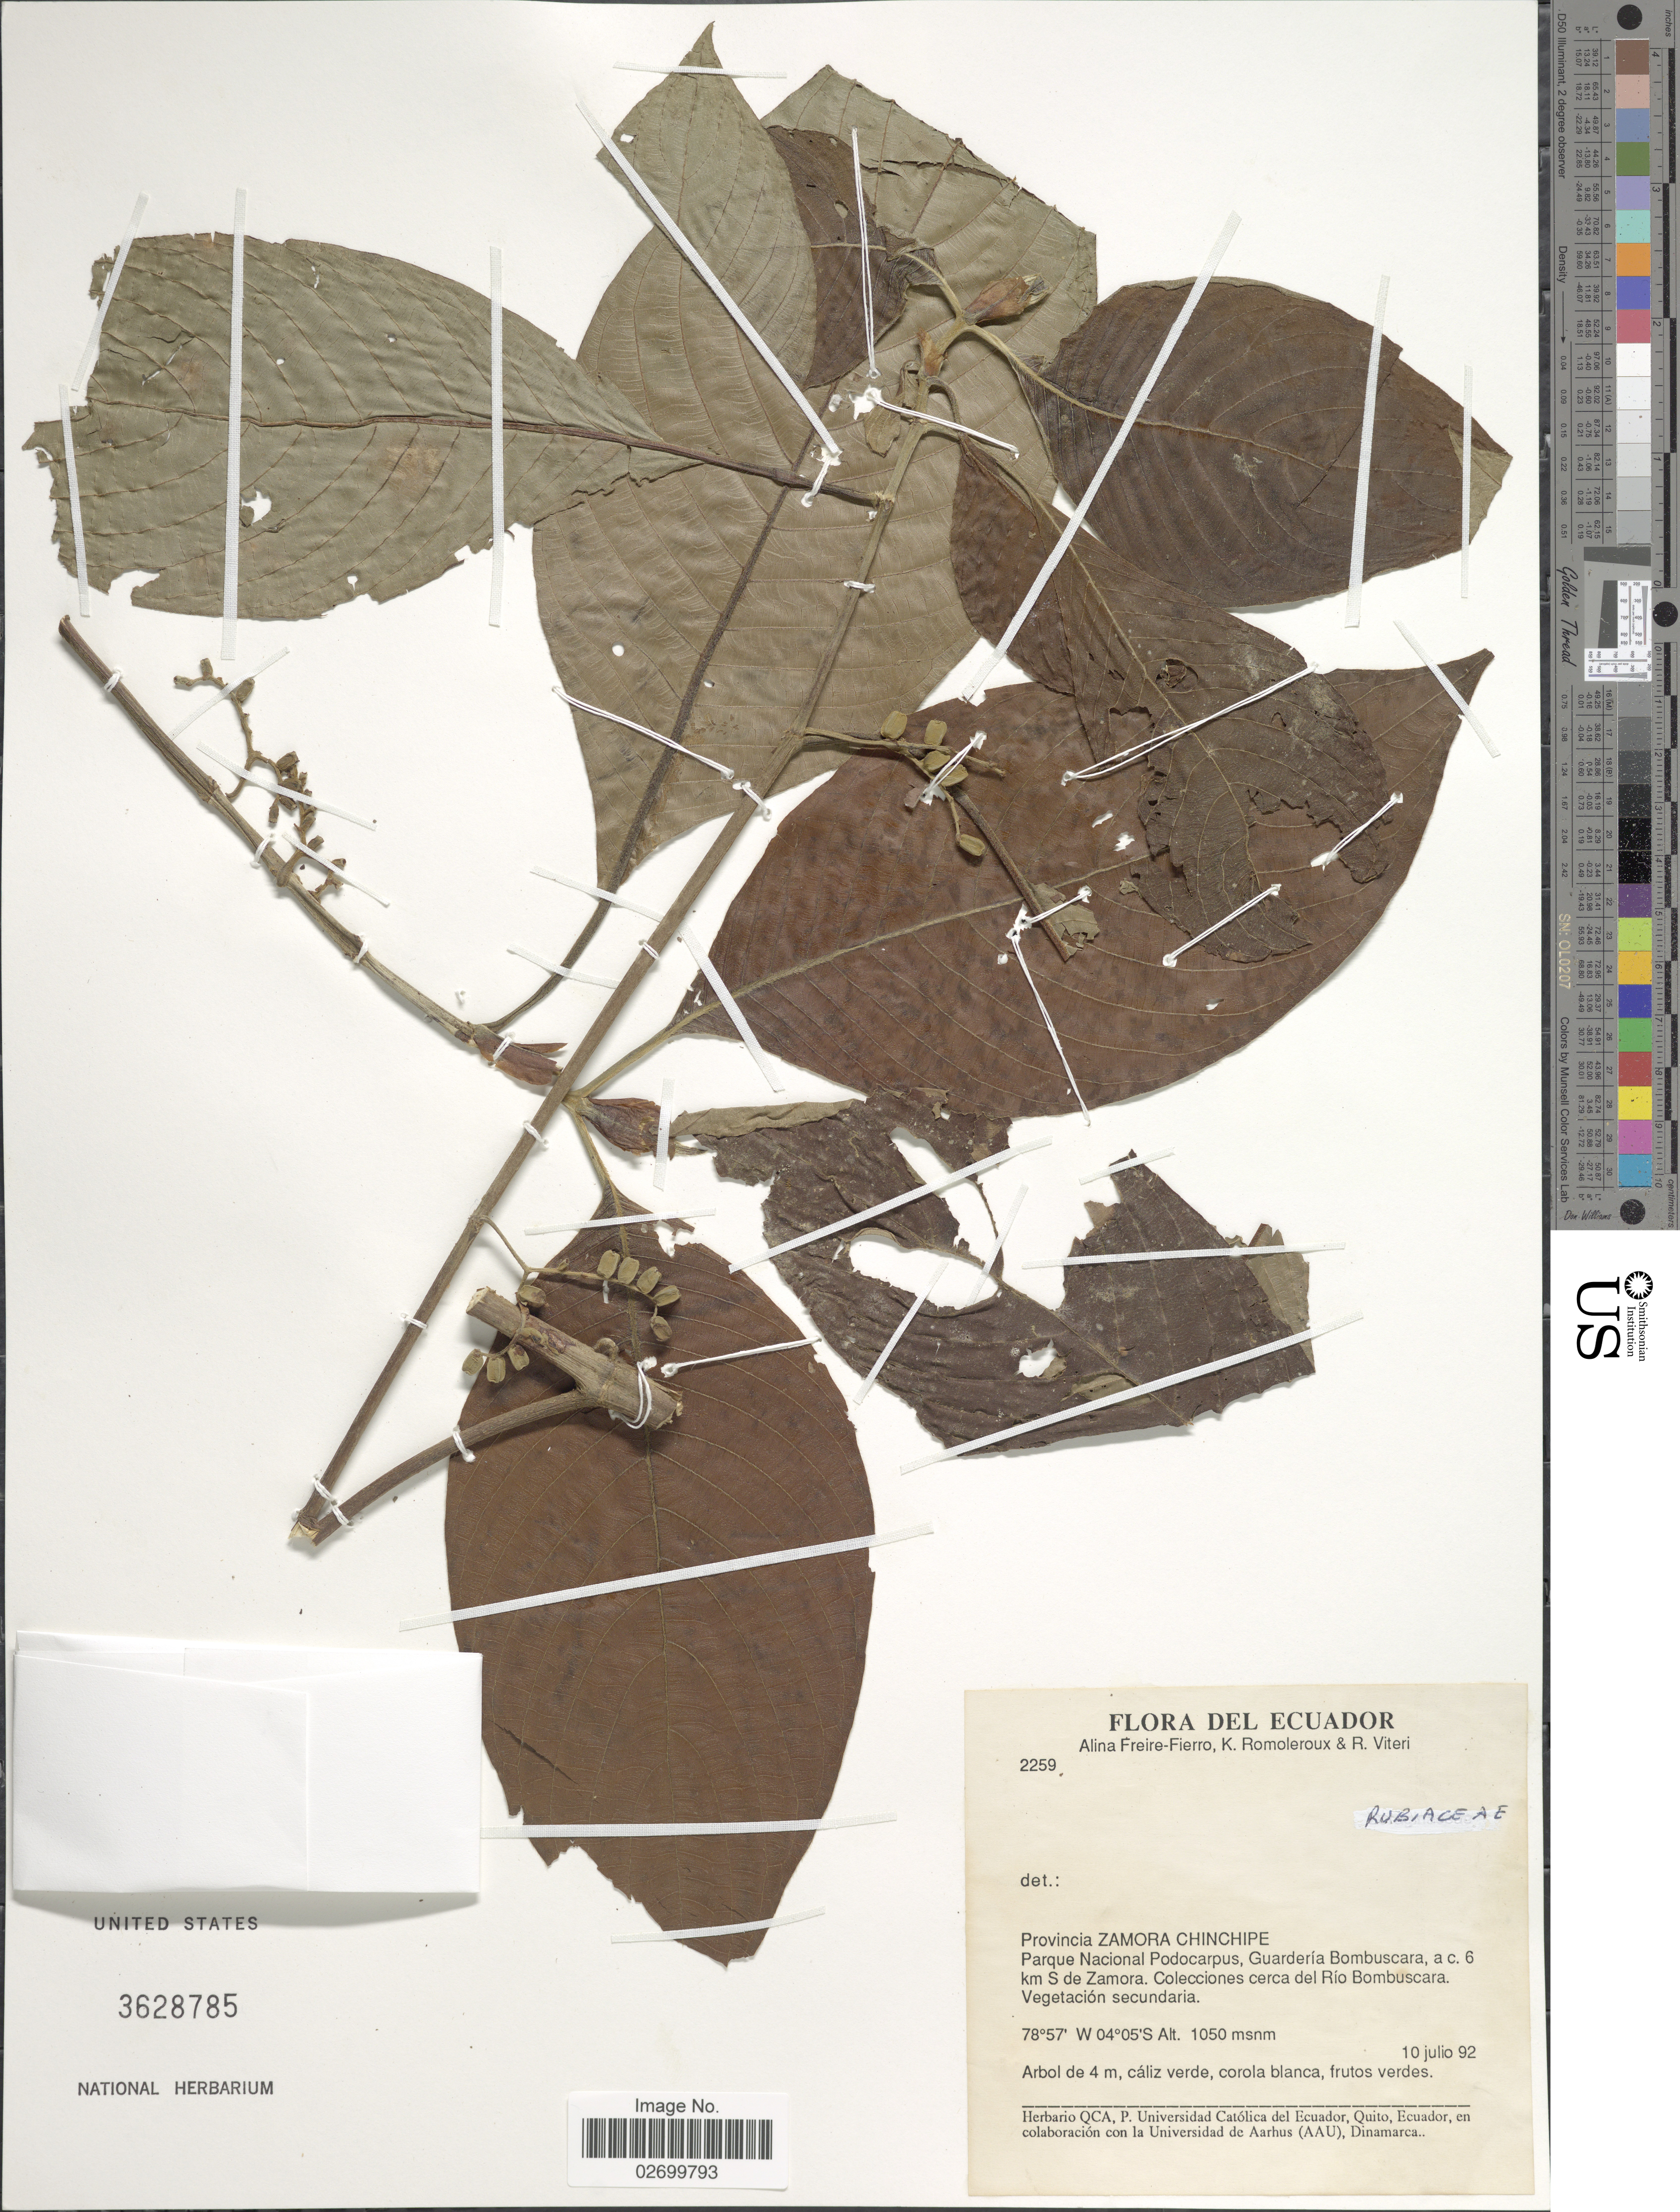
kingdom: Plantae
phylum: Tracheophyta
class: Magnoliopsida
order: Gentianales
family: Rubiaceae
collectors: A. Freire-Fierro, K. Romoleroux & R. Viteri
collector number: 2259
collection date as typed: Transcribed d/m/y: 10/7/92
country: Ecuador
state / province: Zamora-Chinchipe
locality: Parque Nacional Podocarpus, Guarderia Bombuscara, a c. 6 km S de Zamora. Collecciones cerca del Rio Bombuscara.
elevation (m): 1050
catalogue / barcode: US 3628785